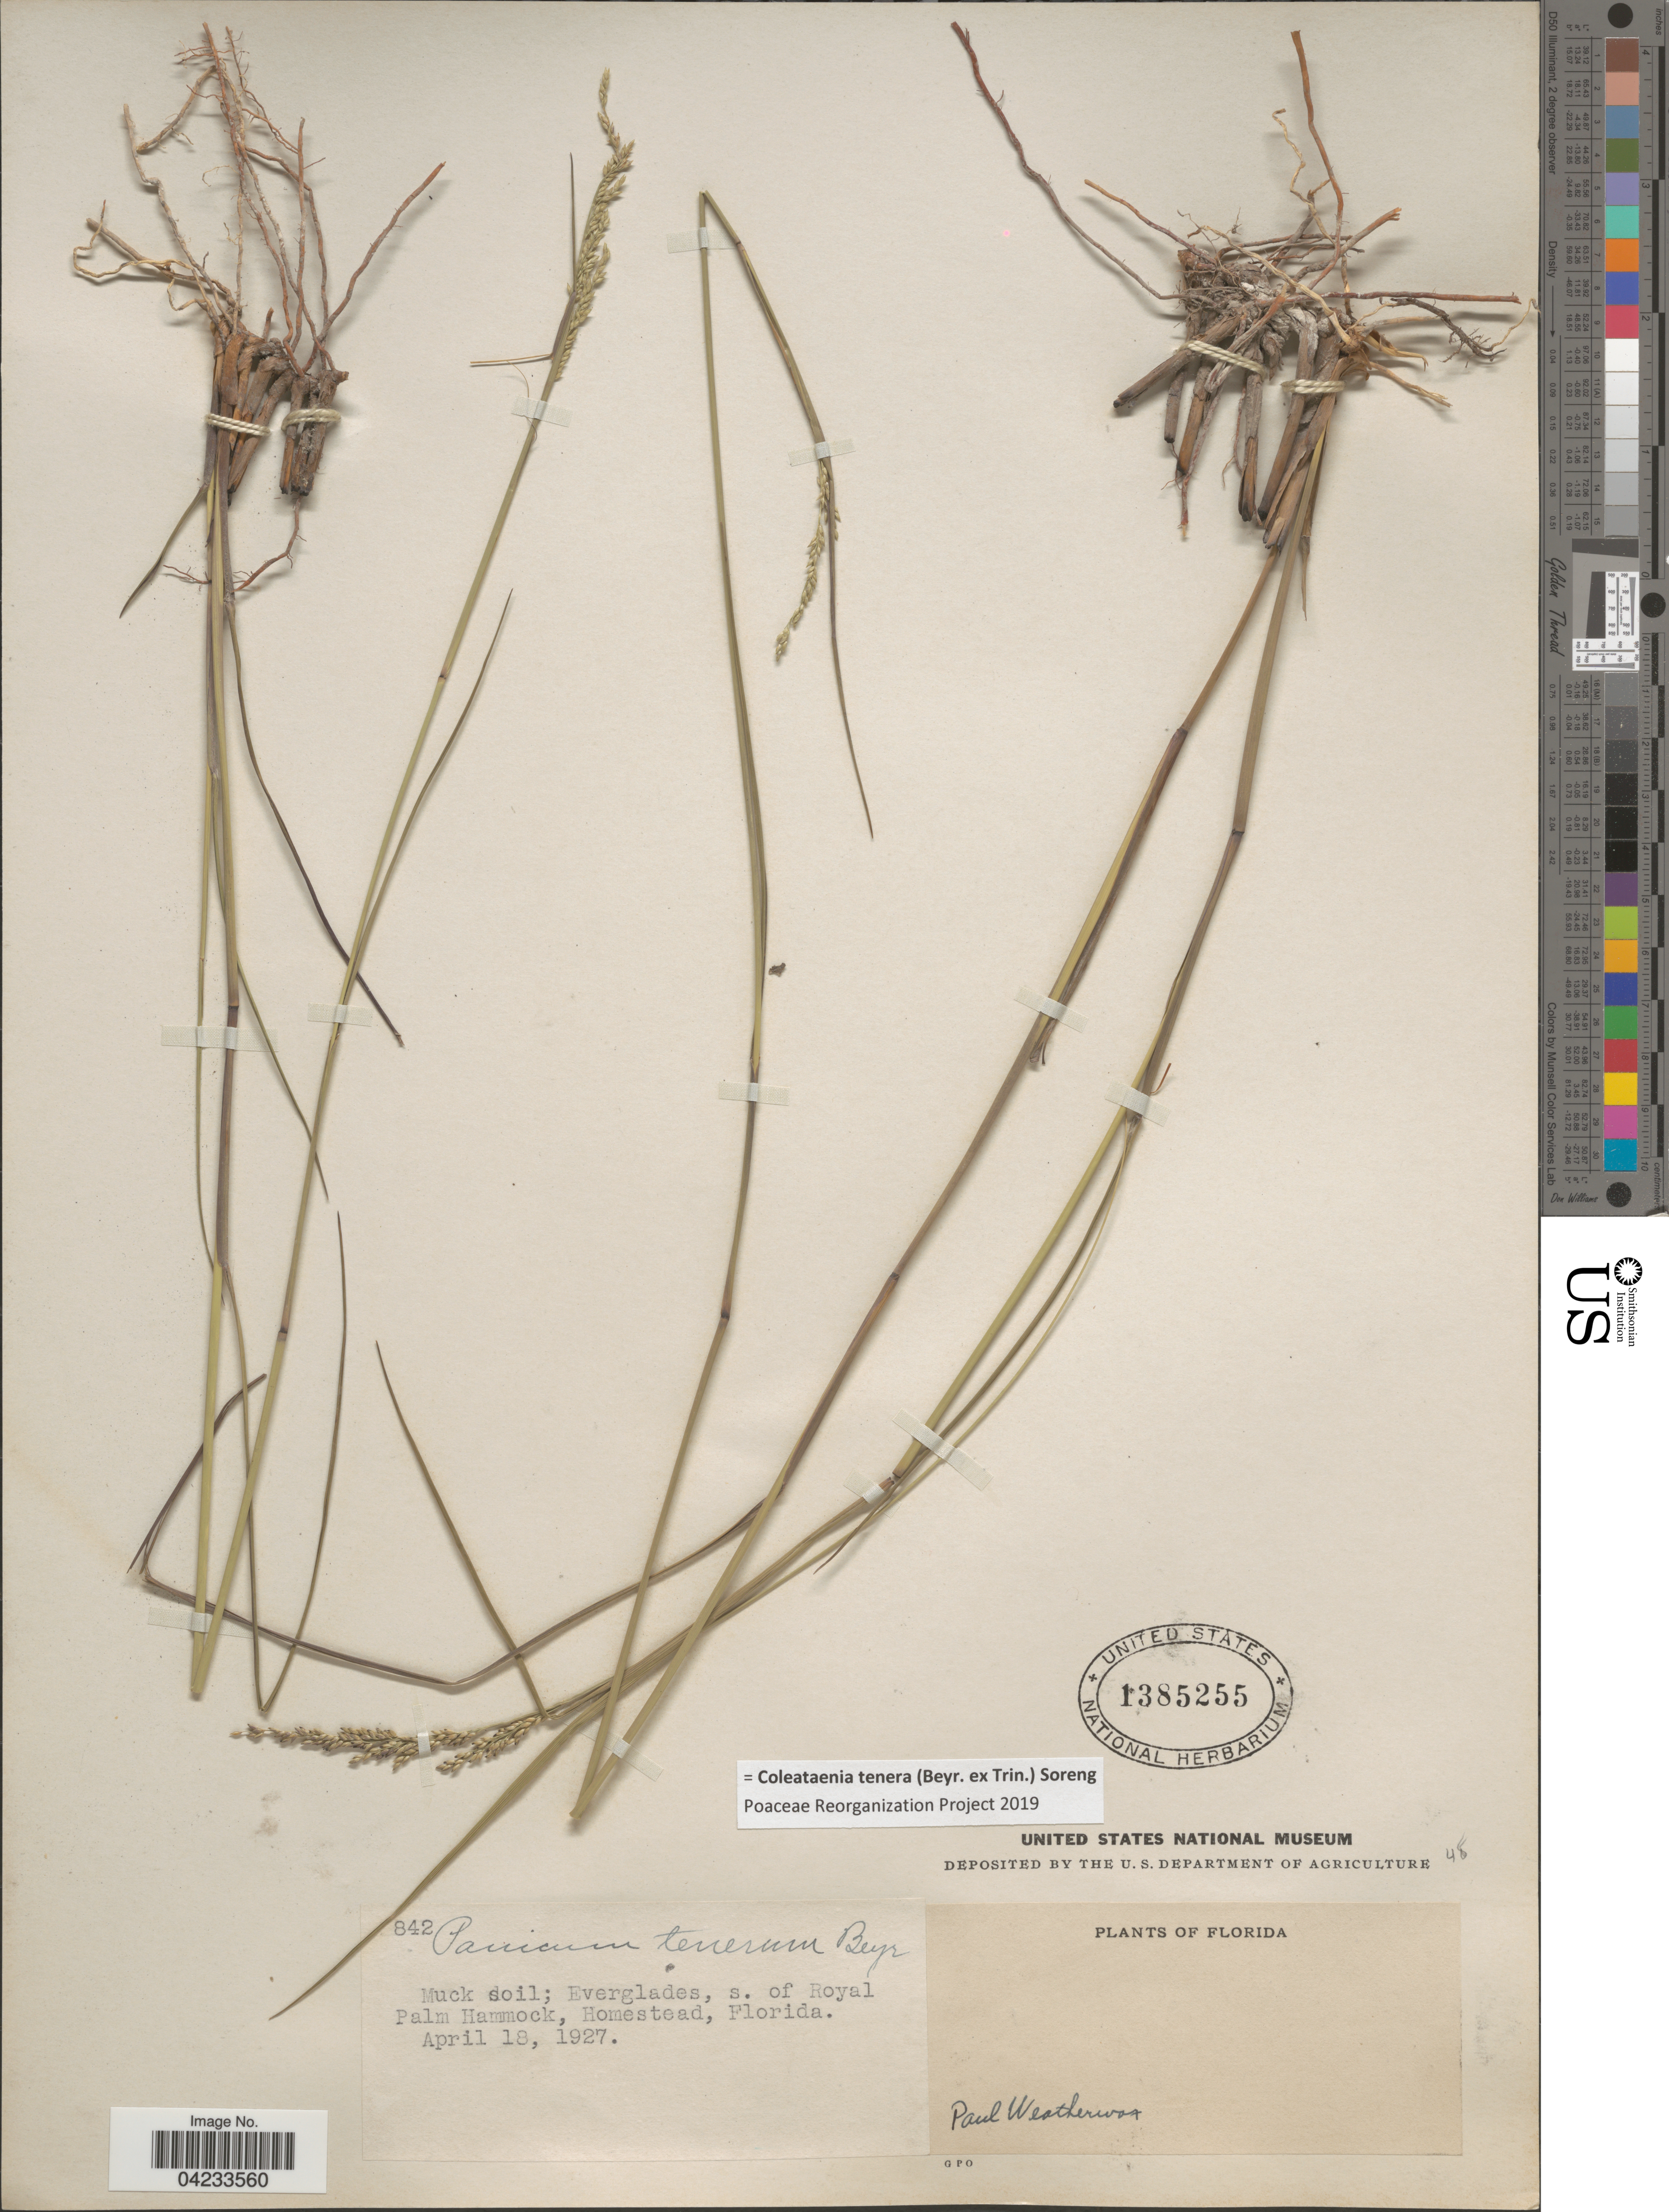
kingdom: Plantae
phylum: Tracheophyta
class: Liliopsida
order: Poales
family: Poaceae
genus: Coleataenia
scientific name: Coleataenia tenera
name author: (Beyr. ex Trin.) Soreng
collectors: P. Weatherwax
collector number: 842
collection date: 1927-04-18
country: United States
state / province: Florida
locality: Everglades, s. of Royal Palm Hammock, Homestead.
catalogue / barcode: US 1385255